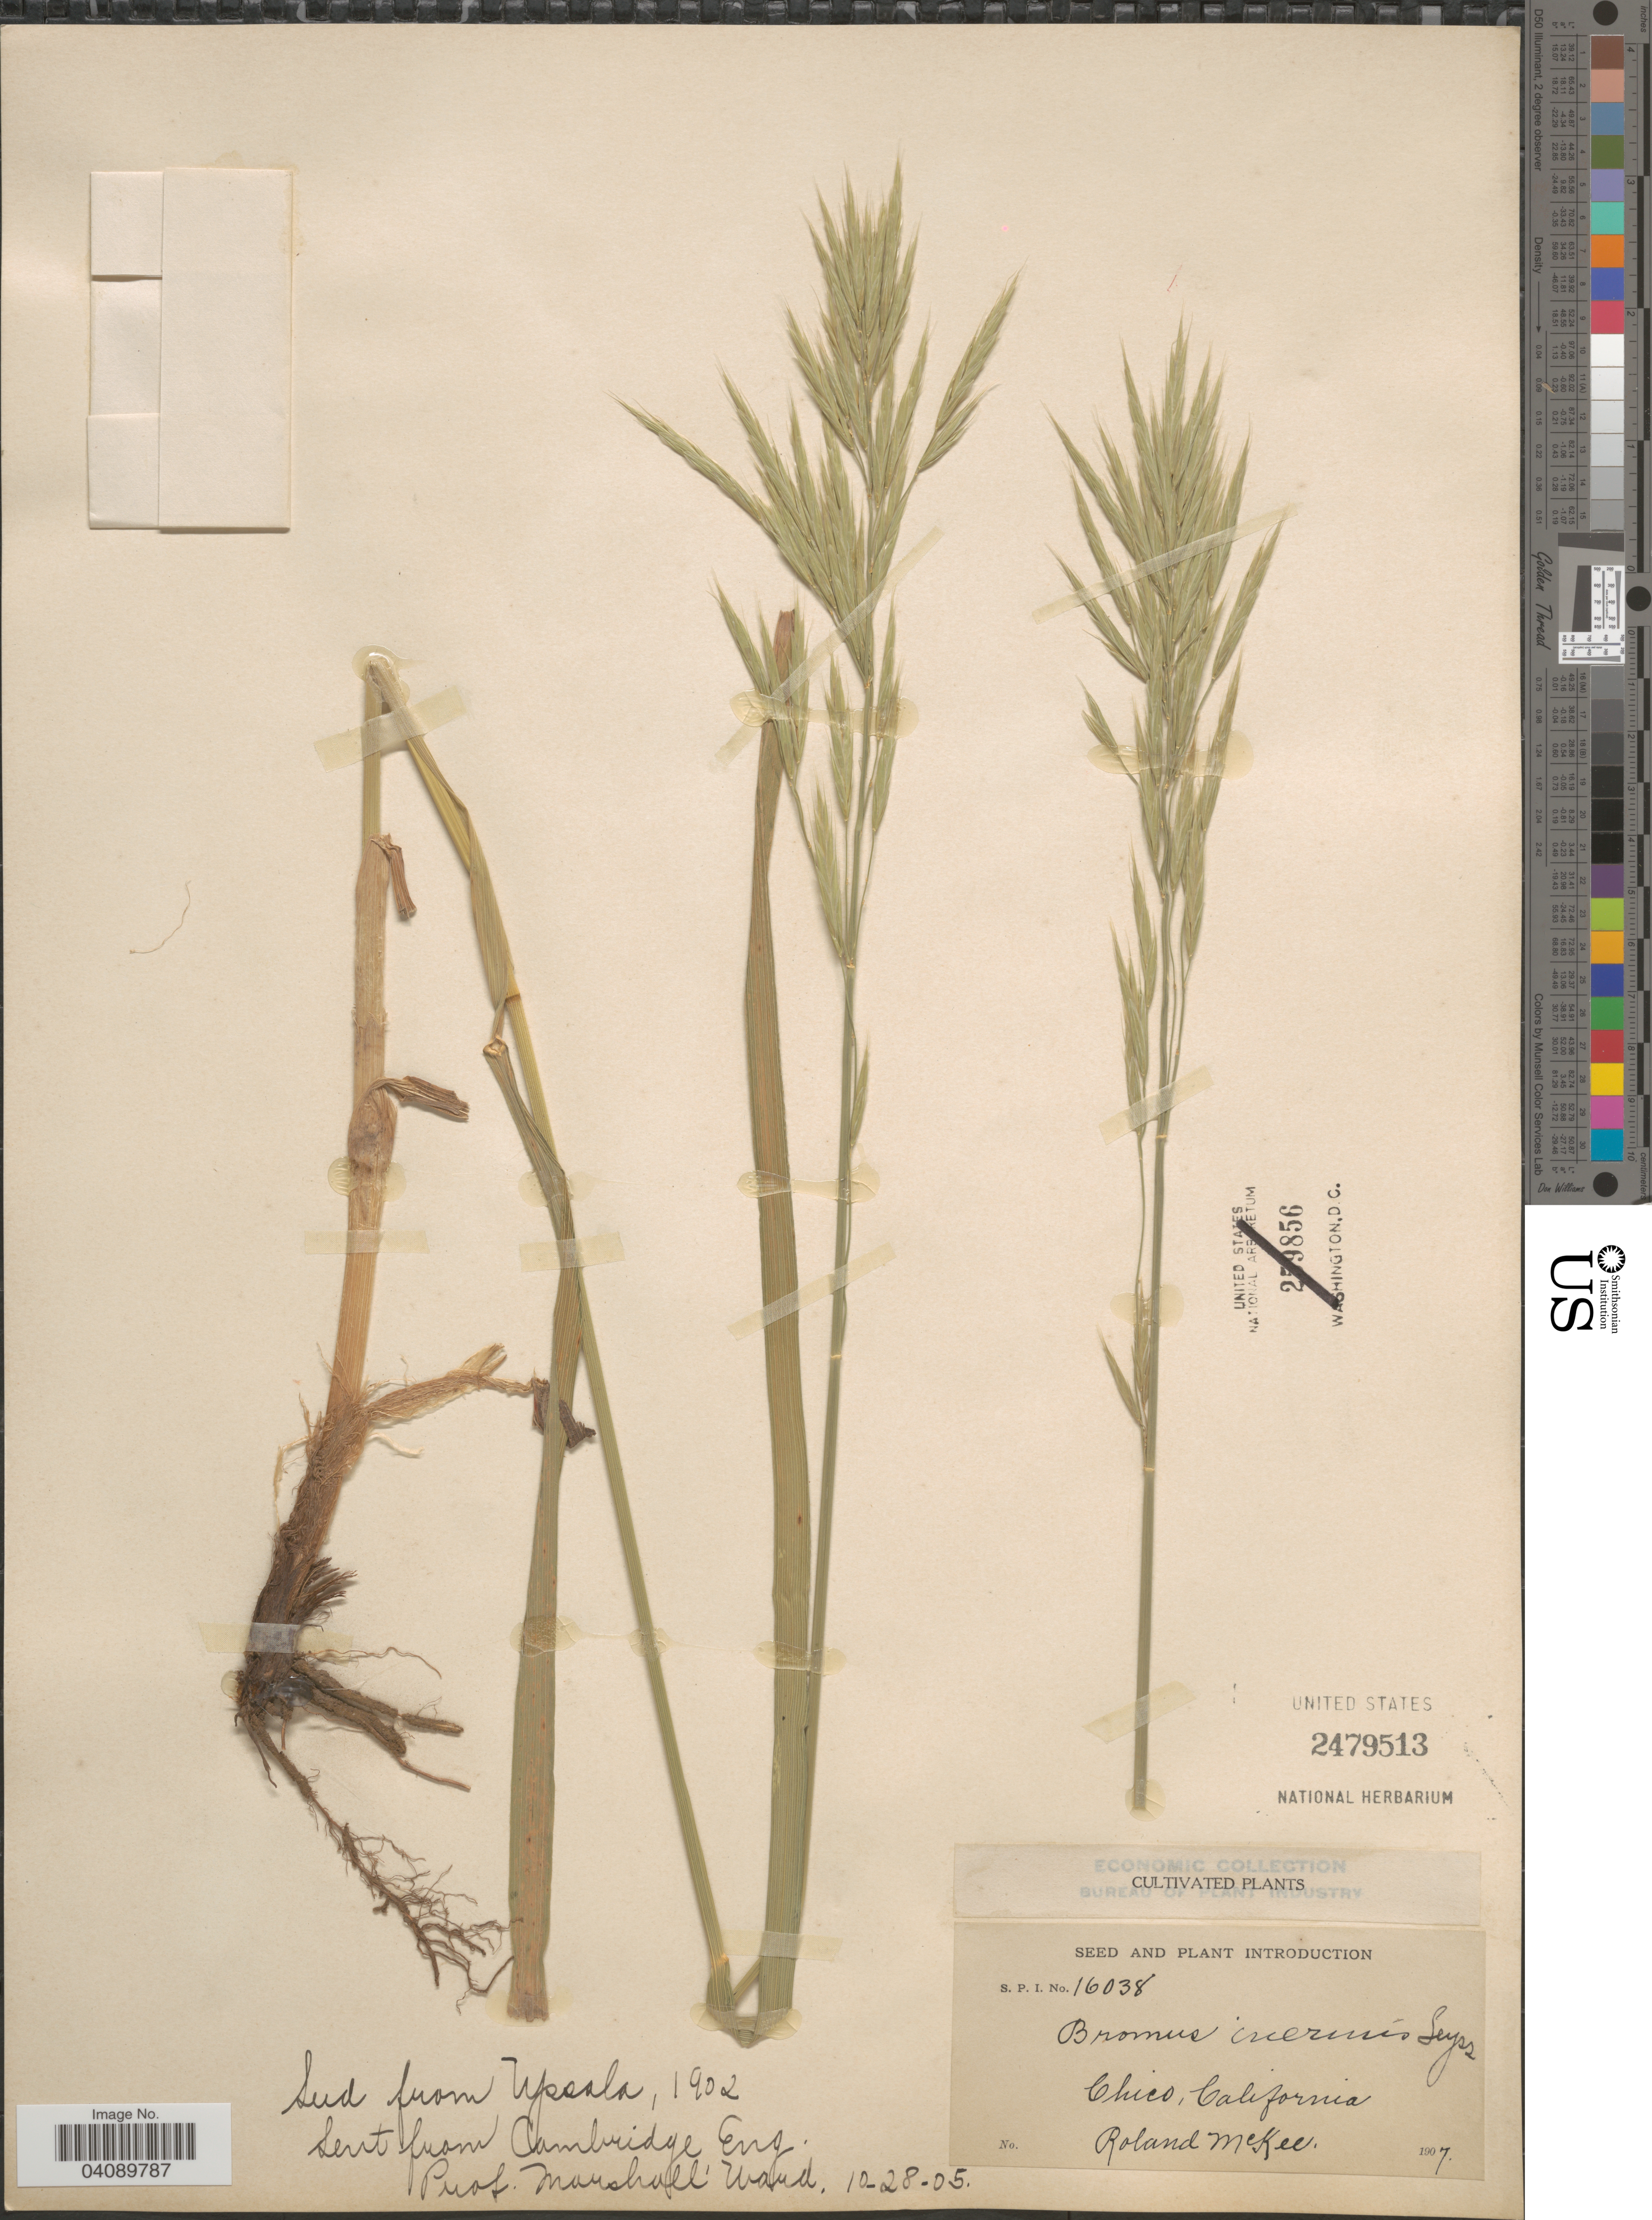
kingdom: Plantae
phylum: Tracheophyta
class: Liliopsida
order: Poales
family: Poaceae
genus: Bromus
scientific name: Bromus inermis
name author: Leyss.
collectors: R. Mckee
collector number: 16038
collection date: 1907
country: United States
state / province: California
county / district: Butte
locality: Chico.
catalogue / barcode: US 2479513